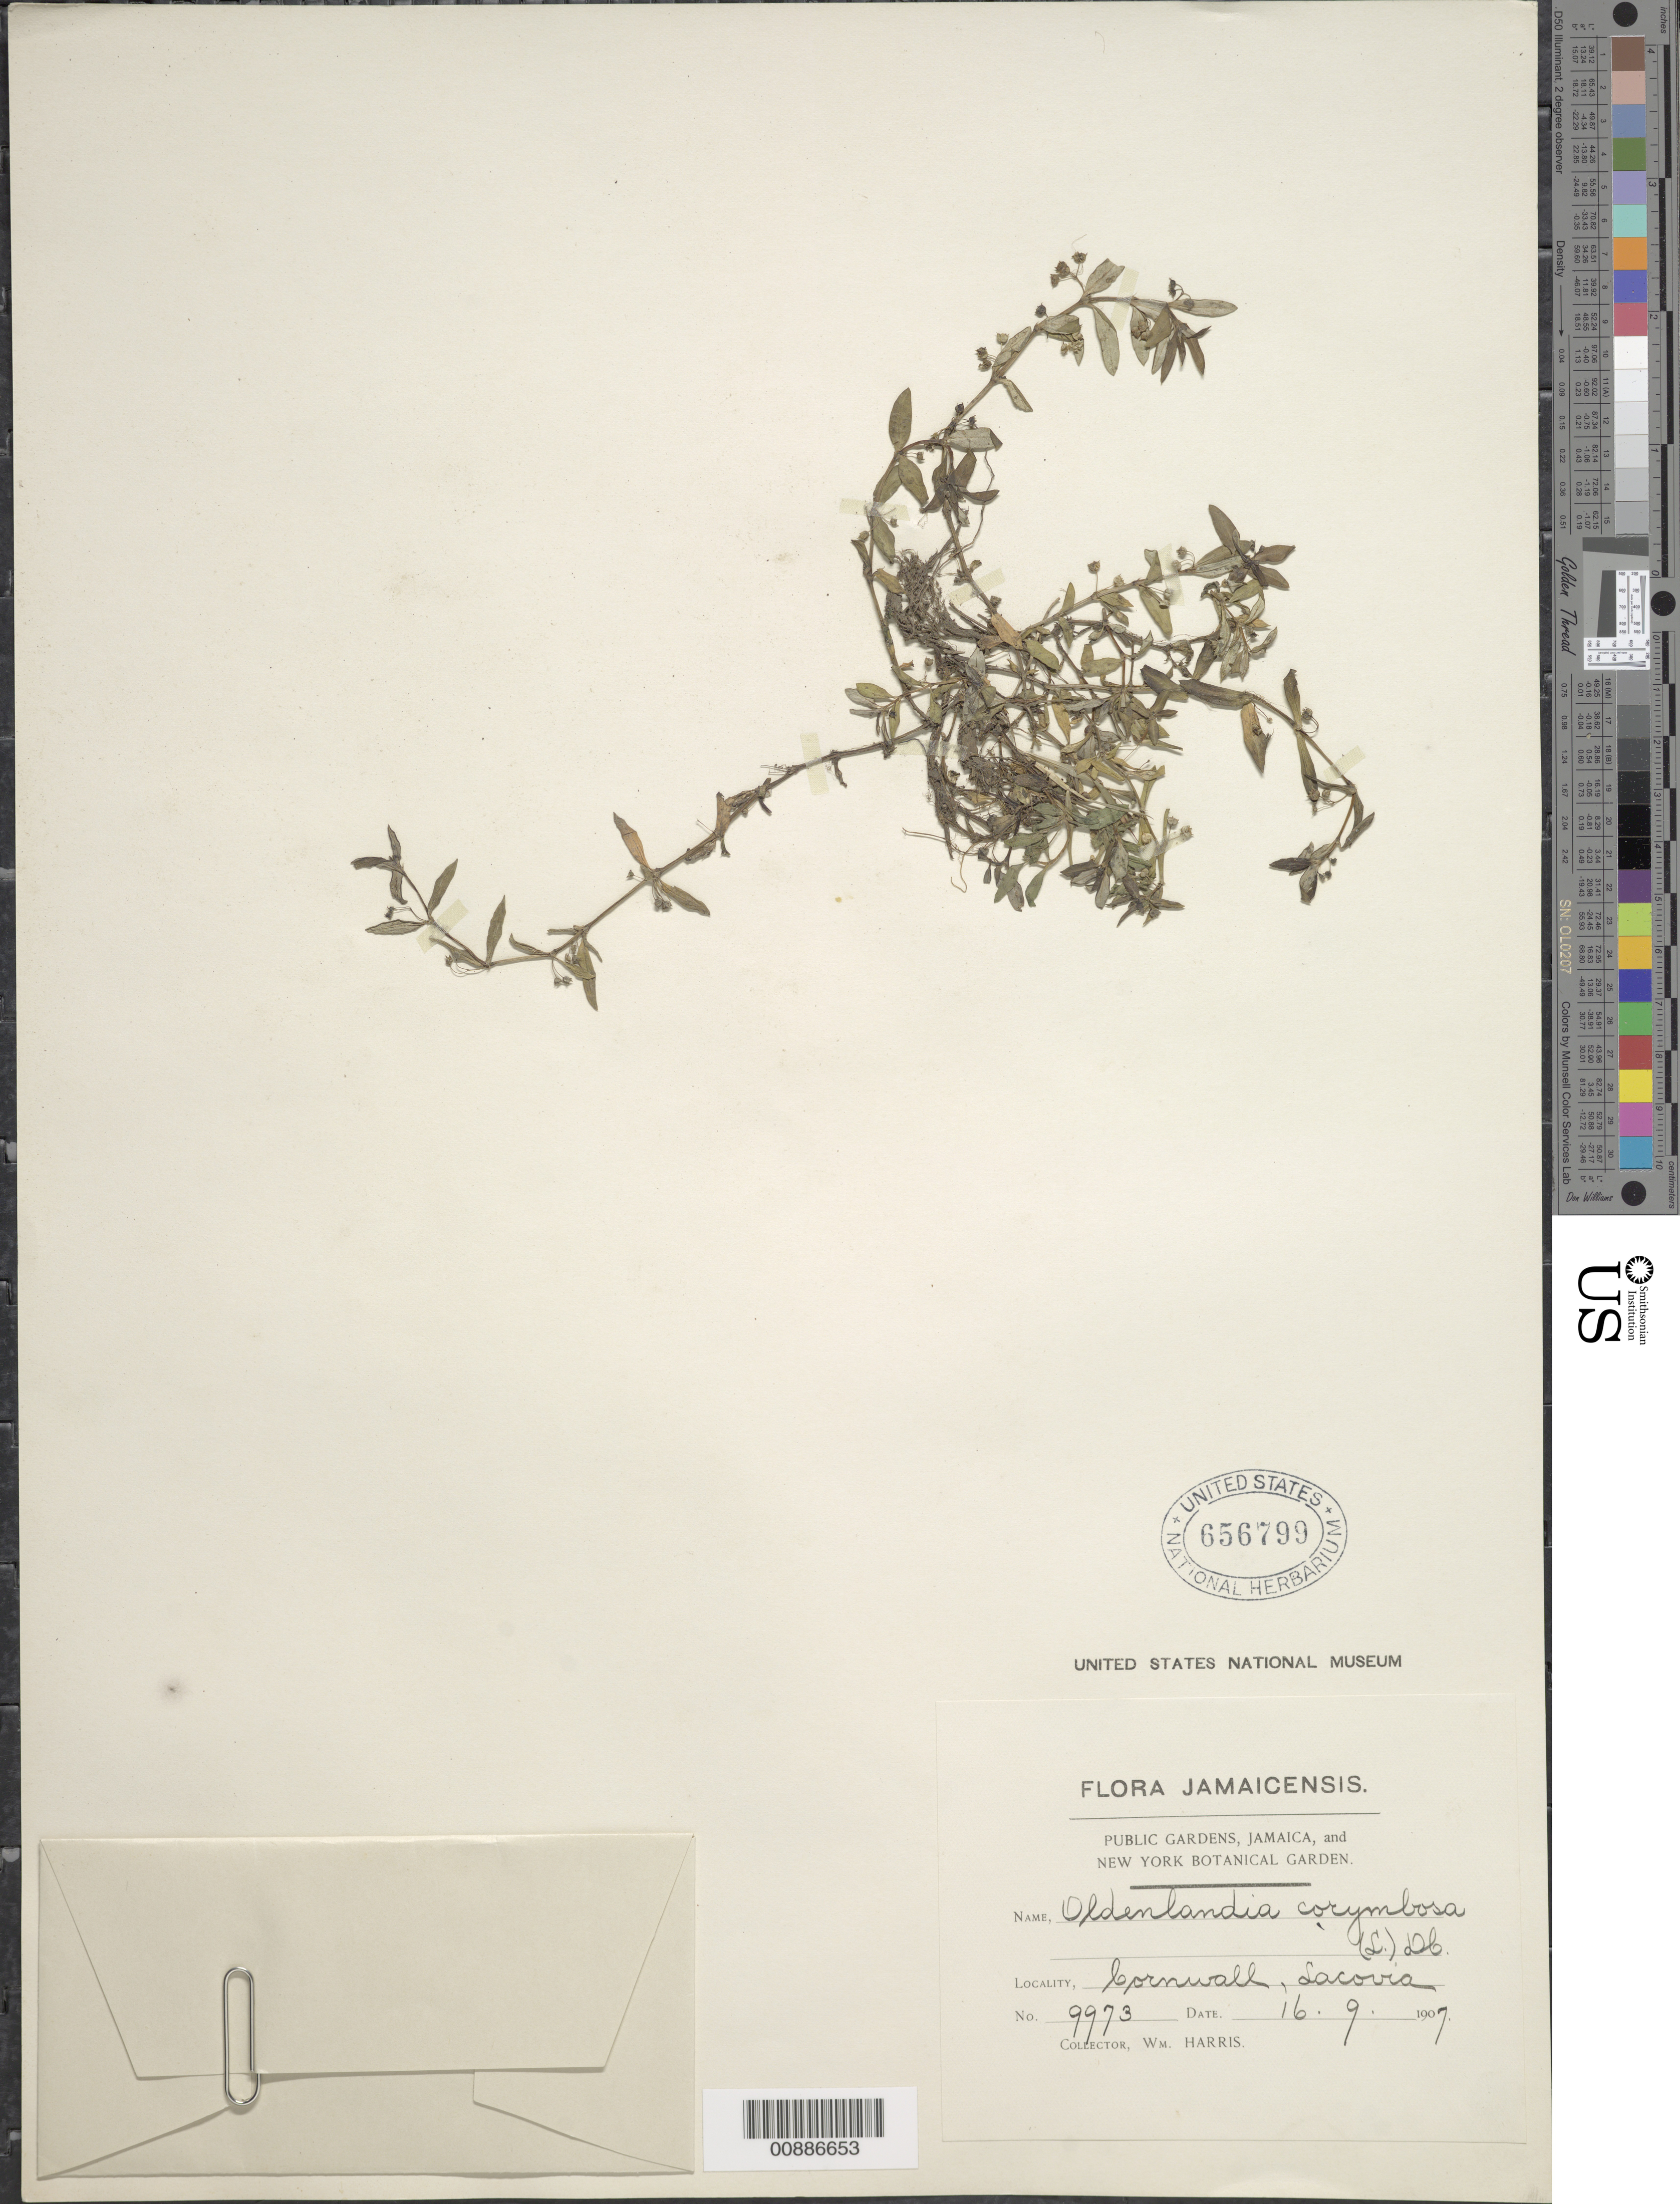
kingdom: Plantae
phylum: Tracheophyta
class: Magnoliopsida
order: Gentianales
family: Rubiaceae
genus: Oldenlandia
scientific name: Oldenlandia corymbosa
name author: L.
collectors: W. H. Harris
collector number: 9973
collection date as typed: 16 Sep 1907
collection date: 1907-09-16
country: Jamaica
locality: Cornwall, Lacovia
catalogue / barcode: US 656799